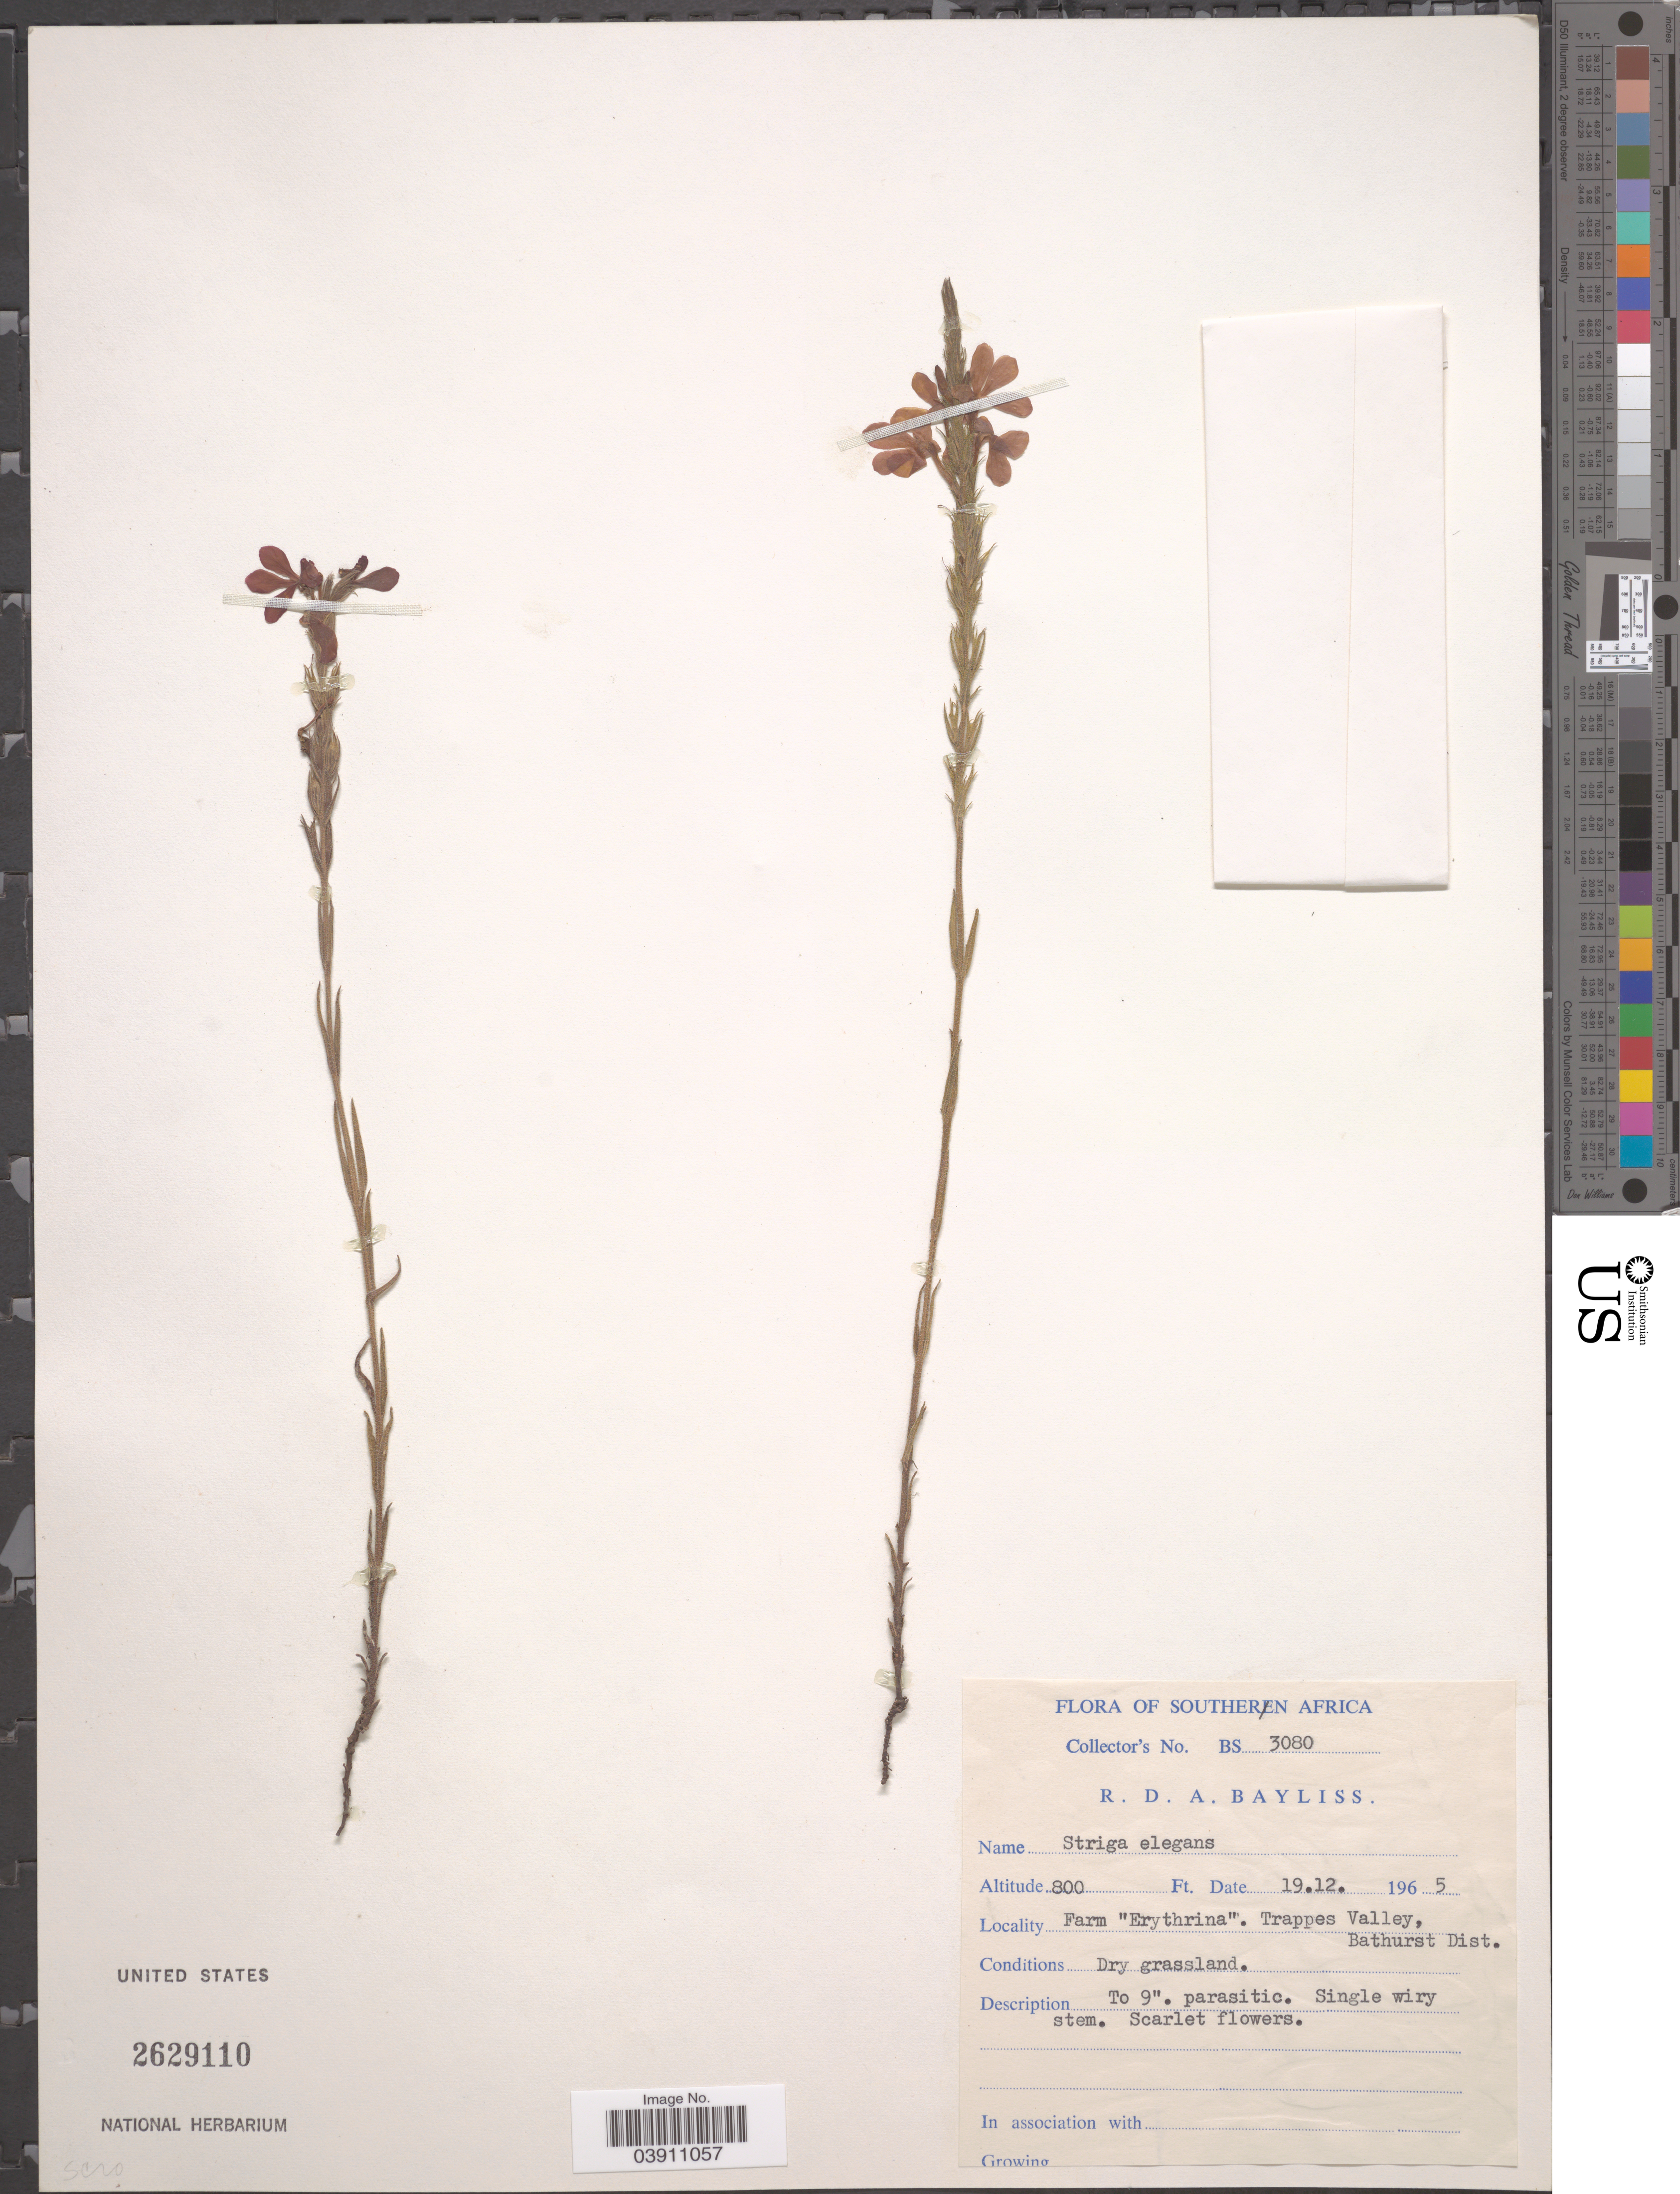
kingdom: Plantae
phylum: Tracheophyta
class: Magnoliopsida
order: Lamiales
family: Orobanchaceae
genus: Striga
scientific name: Striga elegans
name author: Benth.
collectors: R. Bayliss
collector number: BS 3080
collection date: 1965-12-19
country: South Africa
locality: Southern Africa. Farm "Erythrina". Trappes Valley, Bathurst Dist.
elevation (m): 244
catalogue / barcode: US 2629110